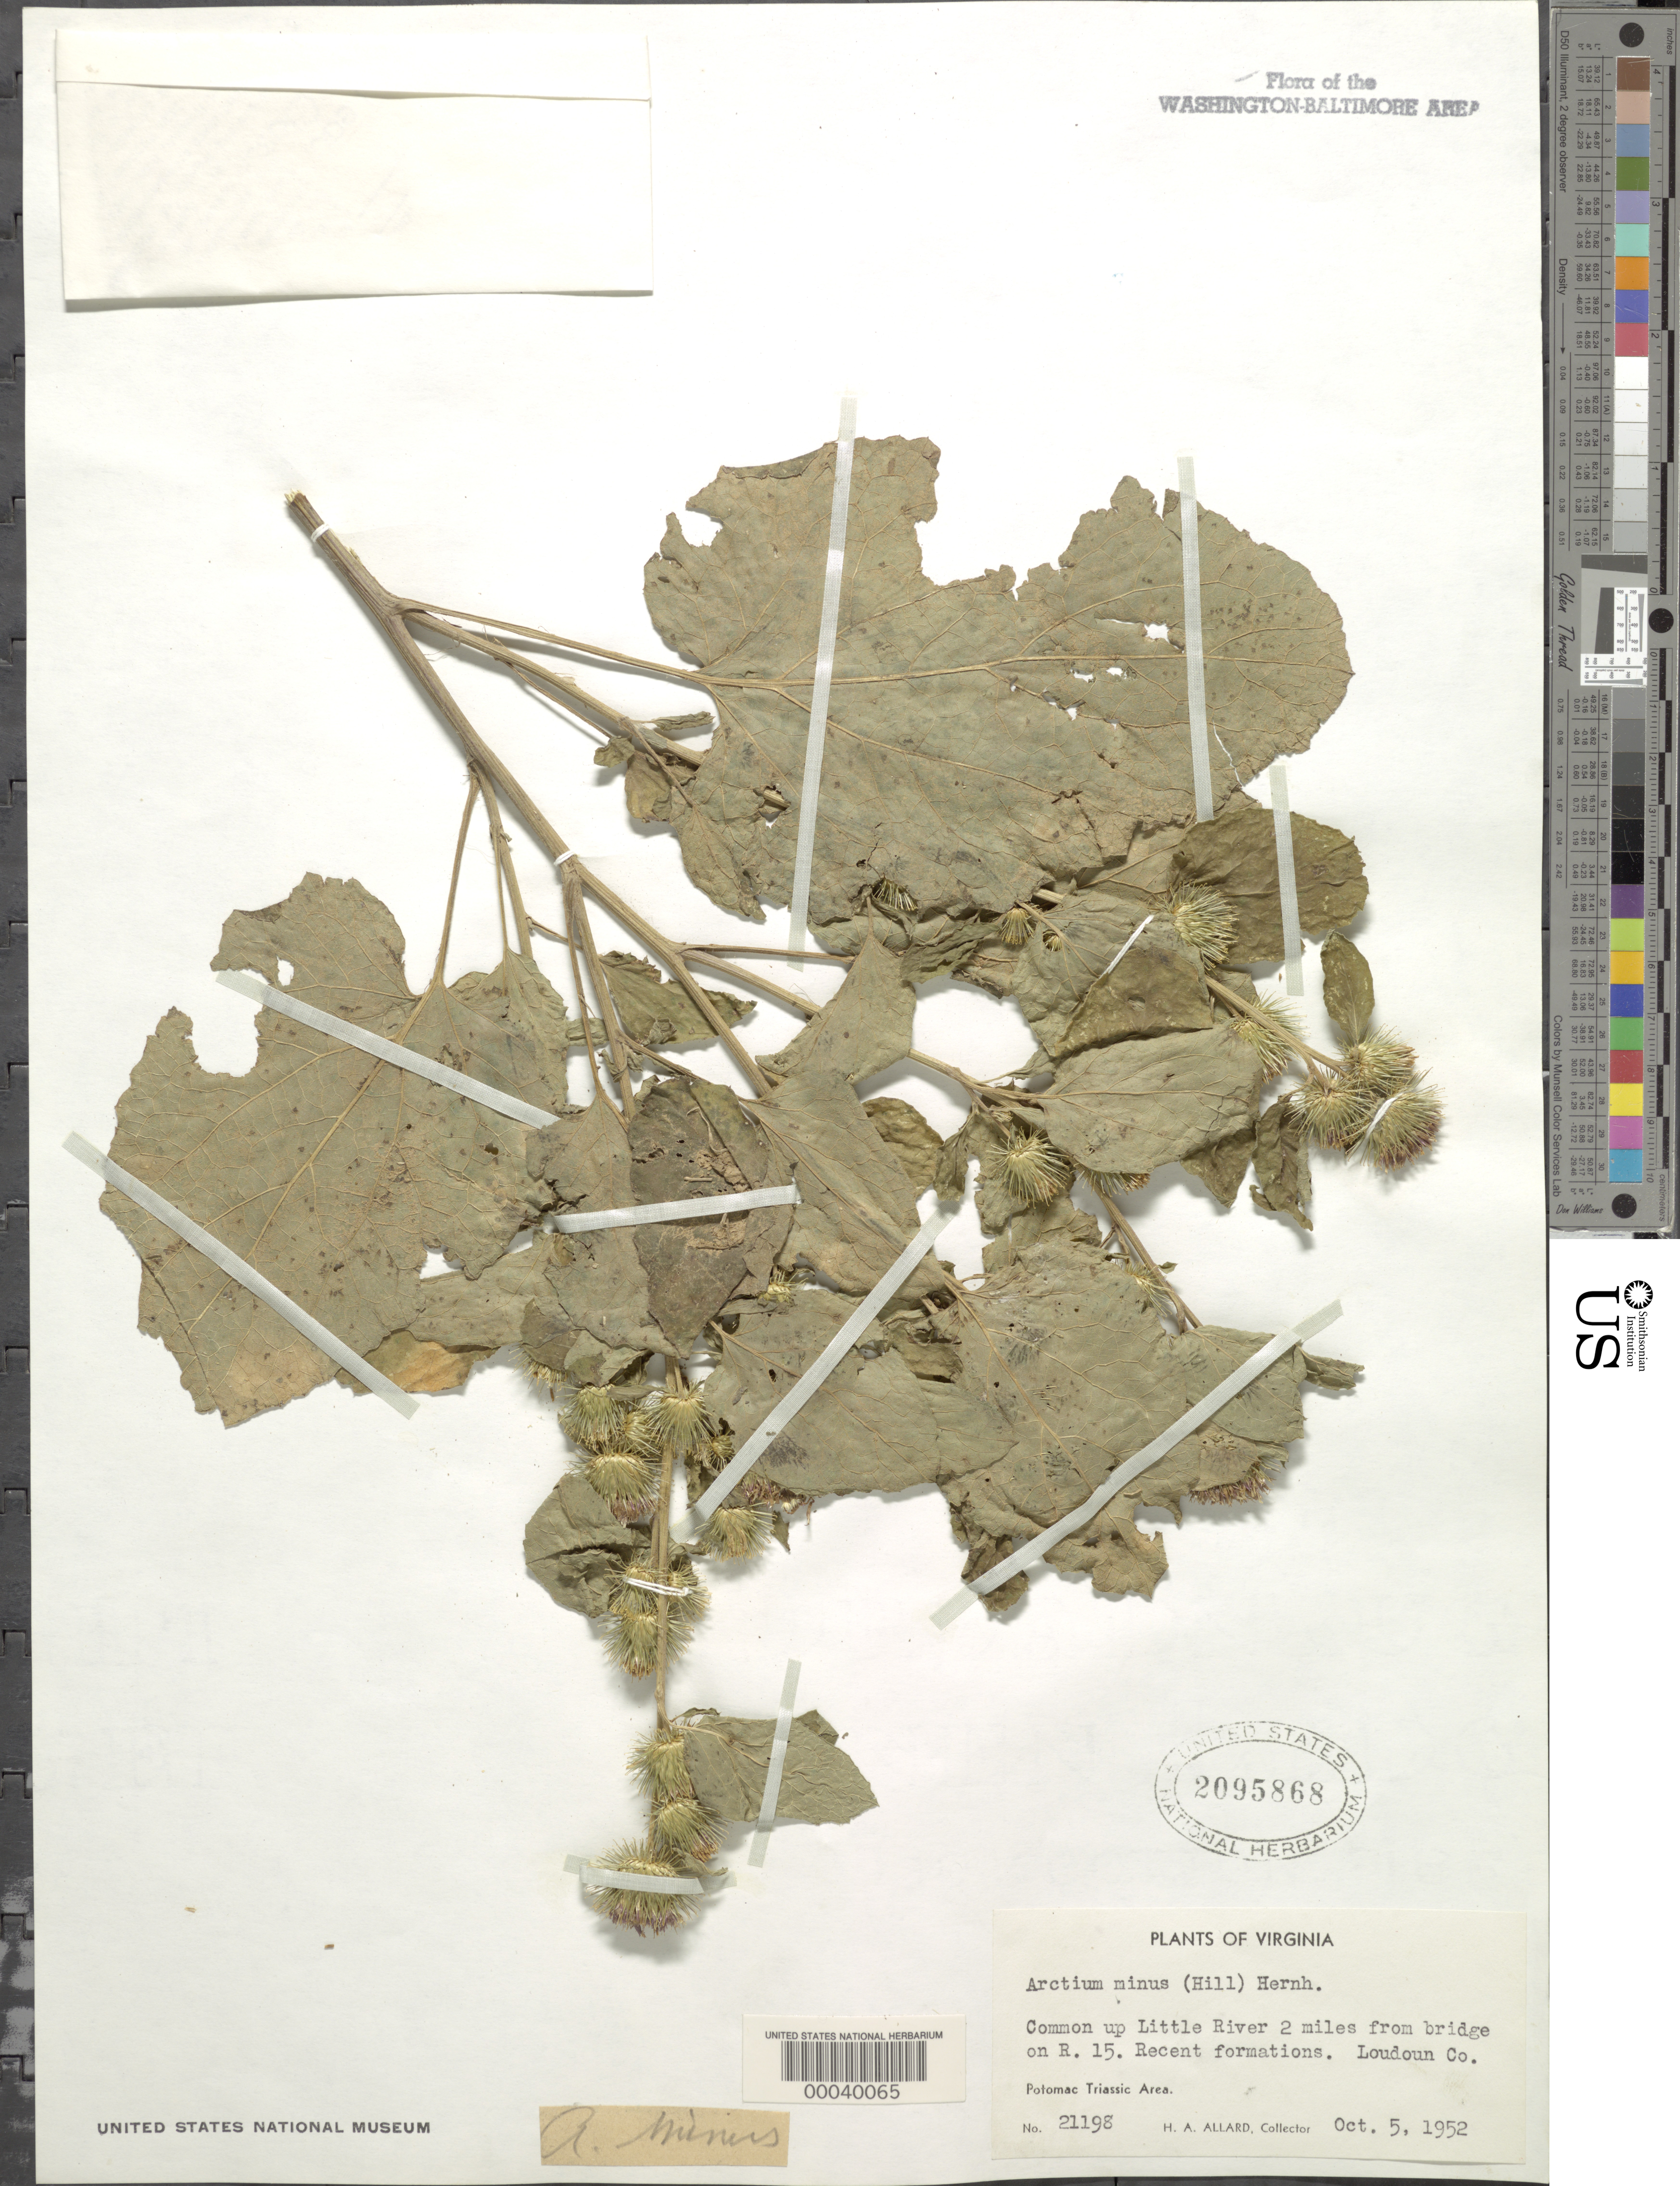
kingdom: Plantae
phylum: Tracheophyta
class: Magnoliopsida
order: Asterales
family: Asteraceae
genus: Arctium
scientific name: Arctium minus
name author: (Hill) Bernh.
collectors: H. A. Allard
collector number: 21198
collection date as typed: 05 Oct 1952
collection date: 1952-10-05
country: United States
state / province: Virginia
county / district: Loudoun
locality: Upstream from Rt. 15 on Little River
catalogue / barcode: US 2095868